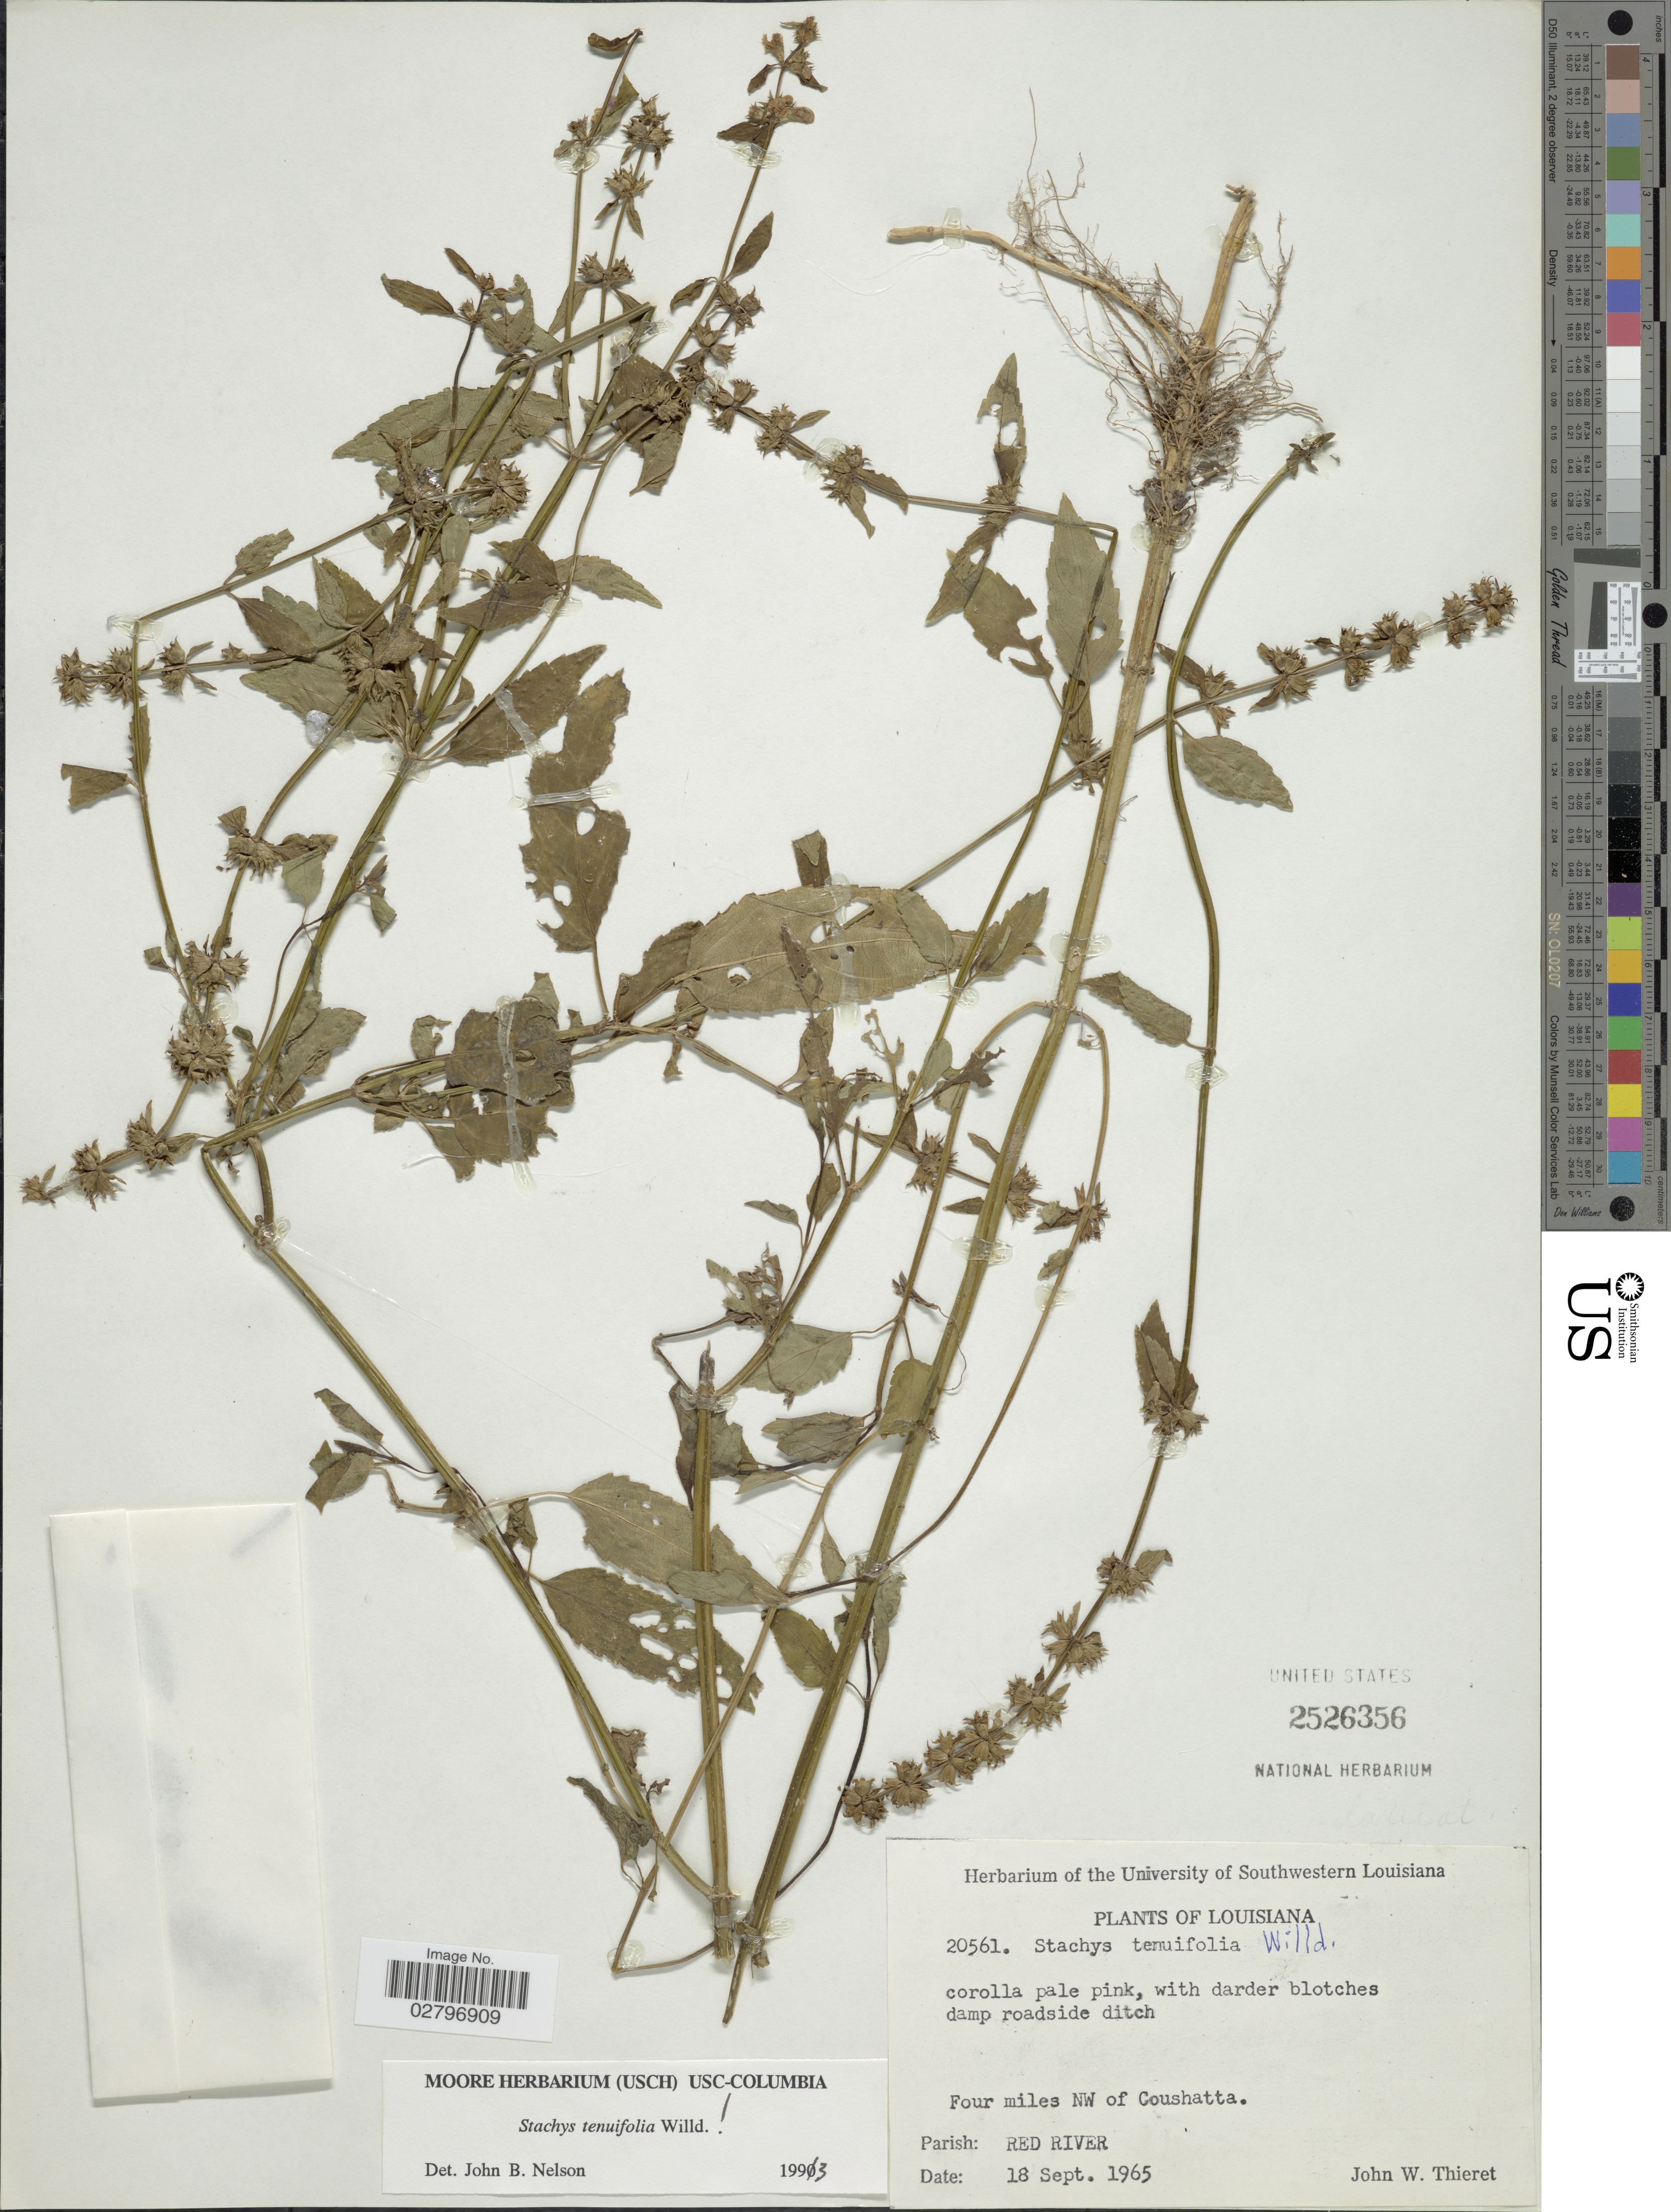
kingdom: Plantae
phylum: Tracheophyta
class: Magnoliopsida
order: Lamiales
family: Lamiaceae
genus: Stachys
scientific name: Stachys tenuifolia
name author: Willd.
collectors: J. W. Thieret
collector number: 20561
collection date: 1965-09-18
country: United States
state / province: Louisiana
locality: Four miles NW of Coushatta, Parish: Red River.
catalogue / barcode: US 2526356